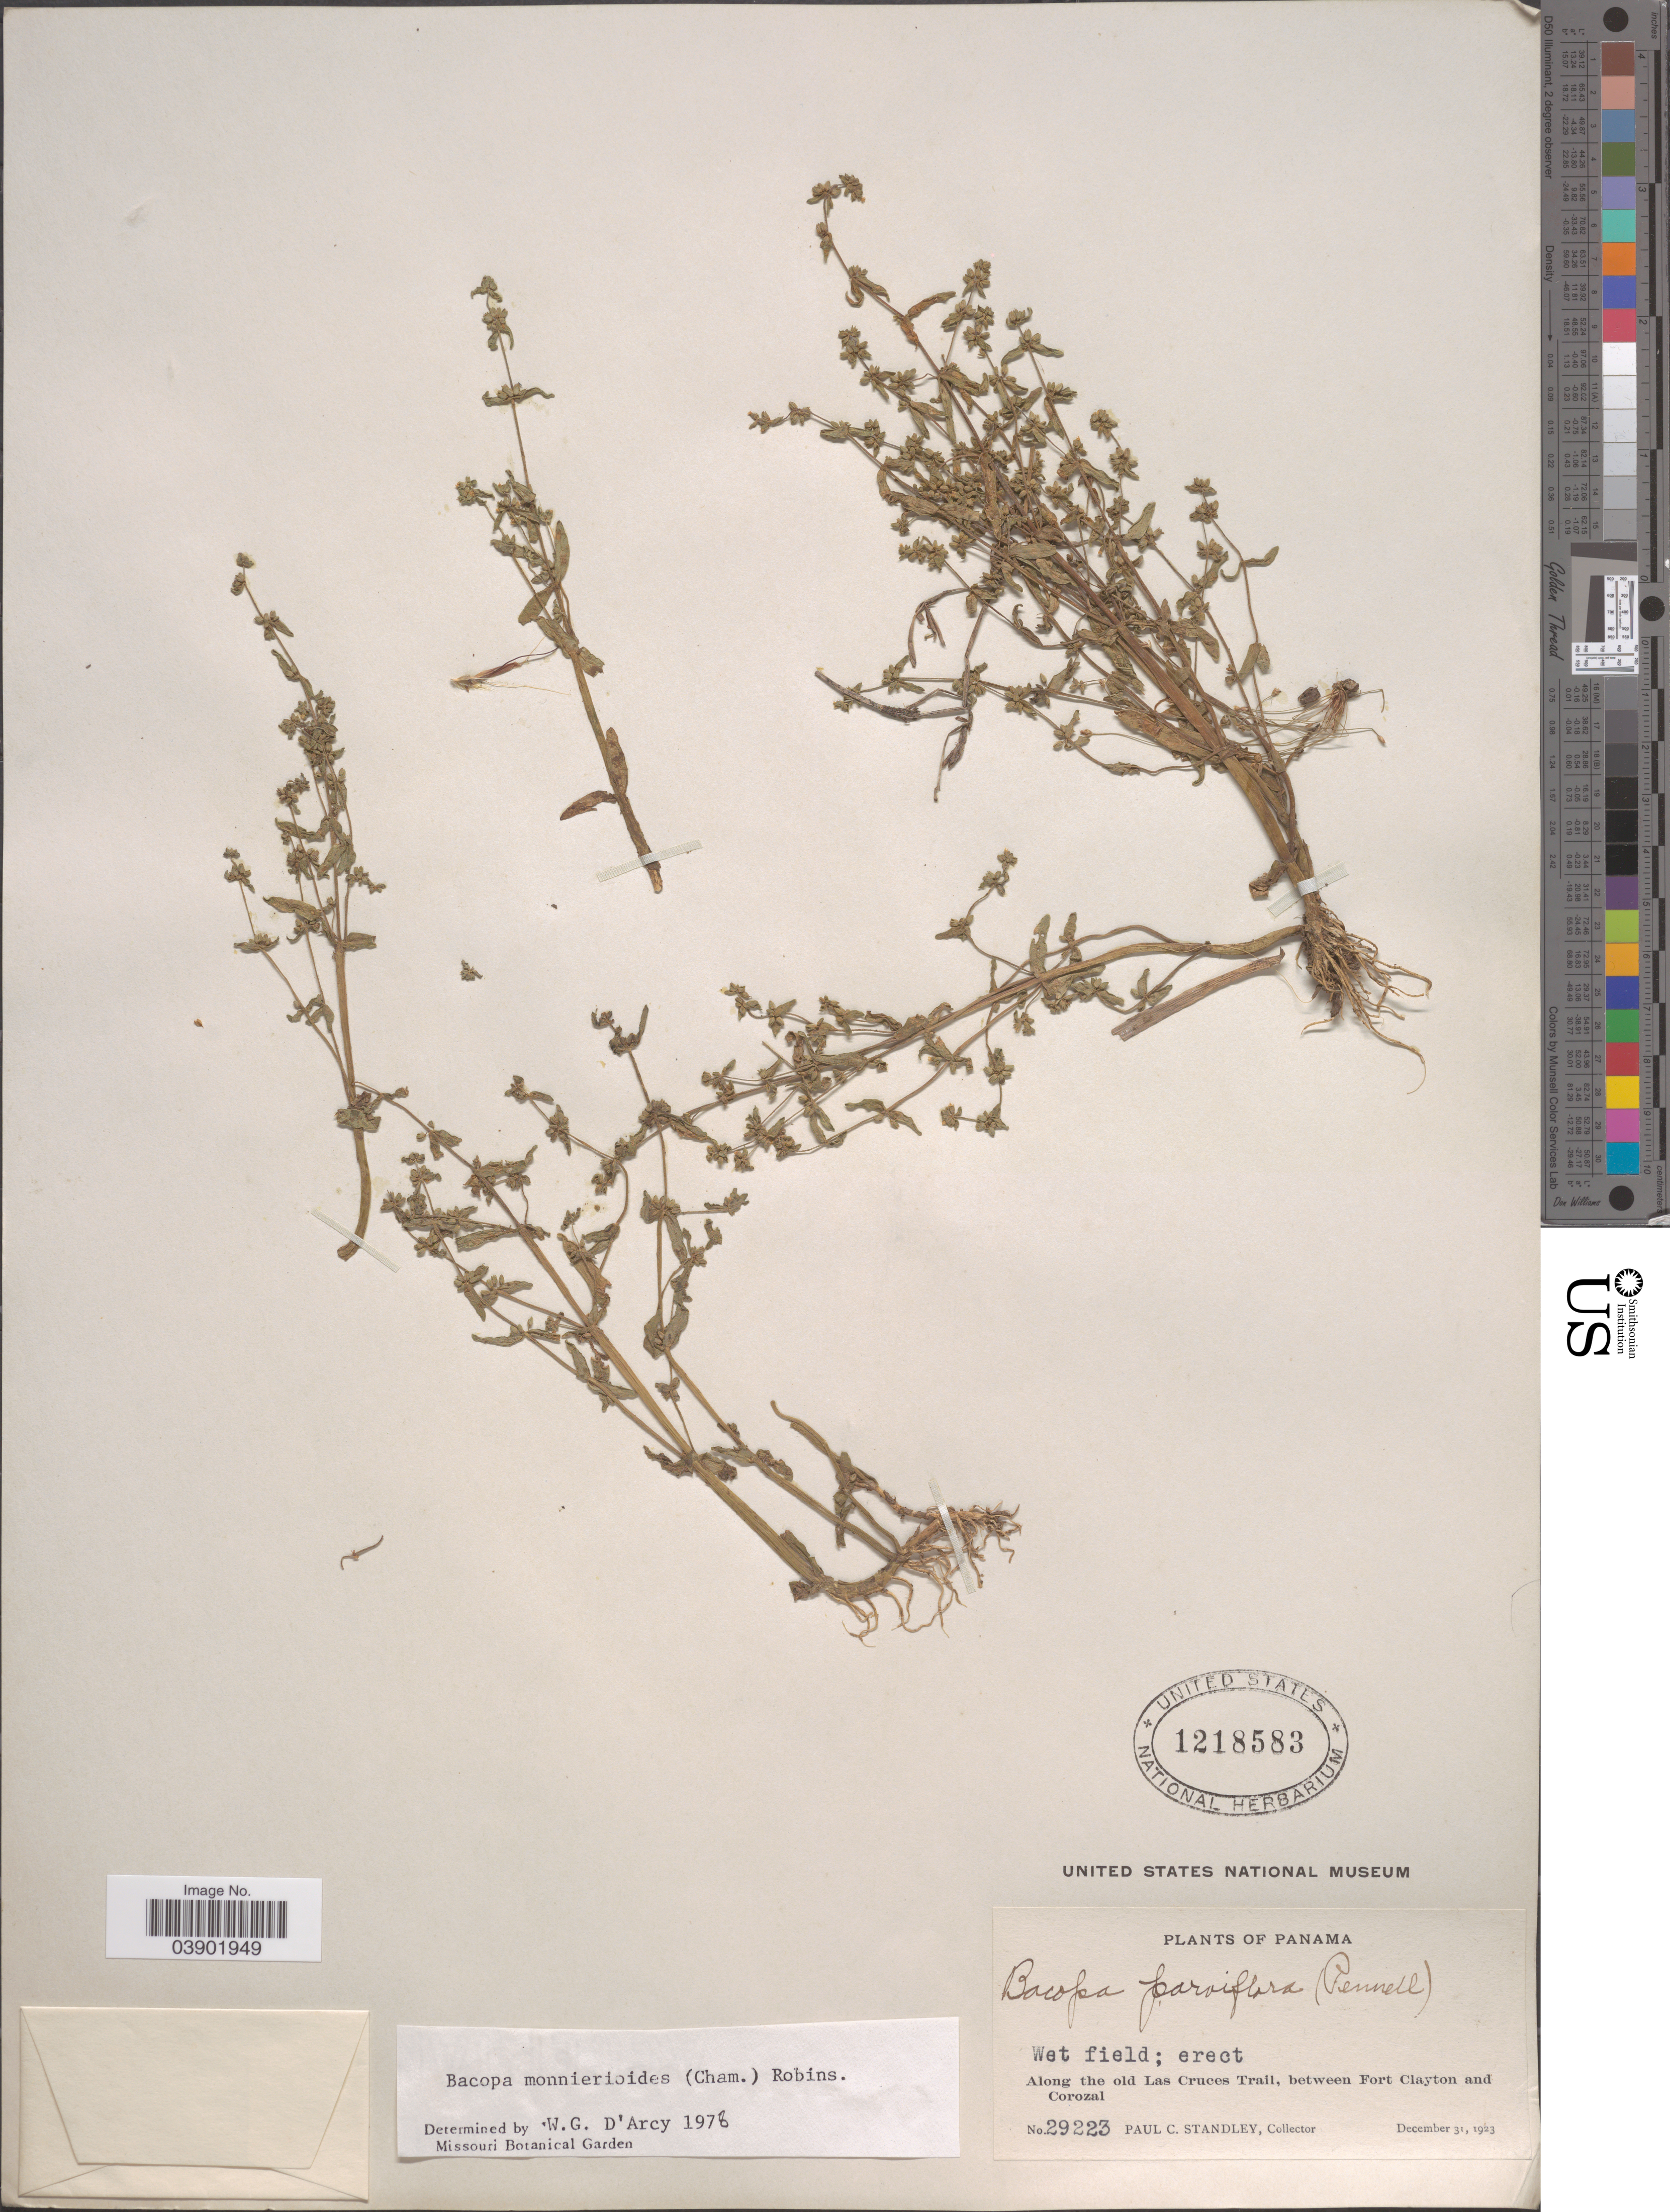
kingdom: Plantae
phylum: Tracheophyta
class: Magnoliopsida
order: Lamiales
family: Plantaginaceae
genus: Bacopa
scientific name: Bacopa monnierioides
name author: (Cham.) B.L. Rob.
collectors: P. C. Standley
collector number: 29223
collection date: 1923-12-31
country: Panama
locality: Along the old Las Cruces Trail, between Fort Clayton and Corozal.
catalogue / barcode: US 1218583